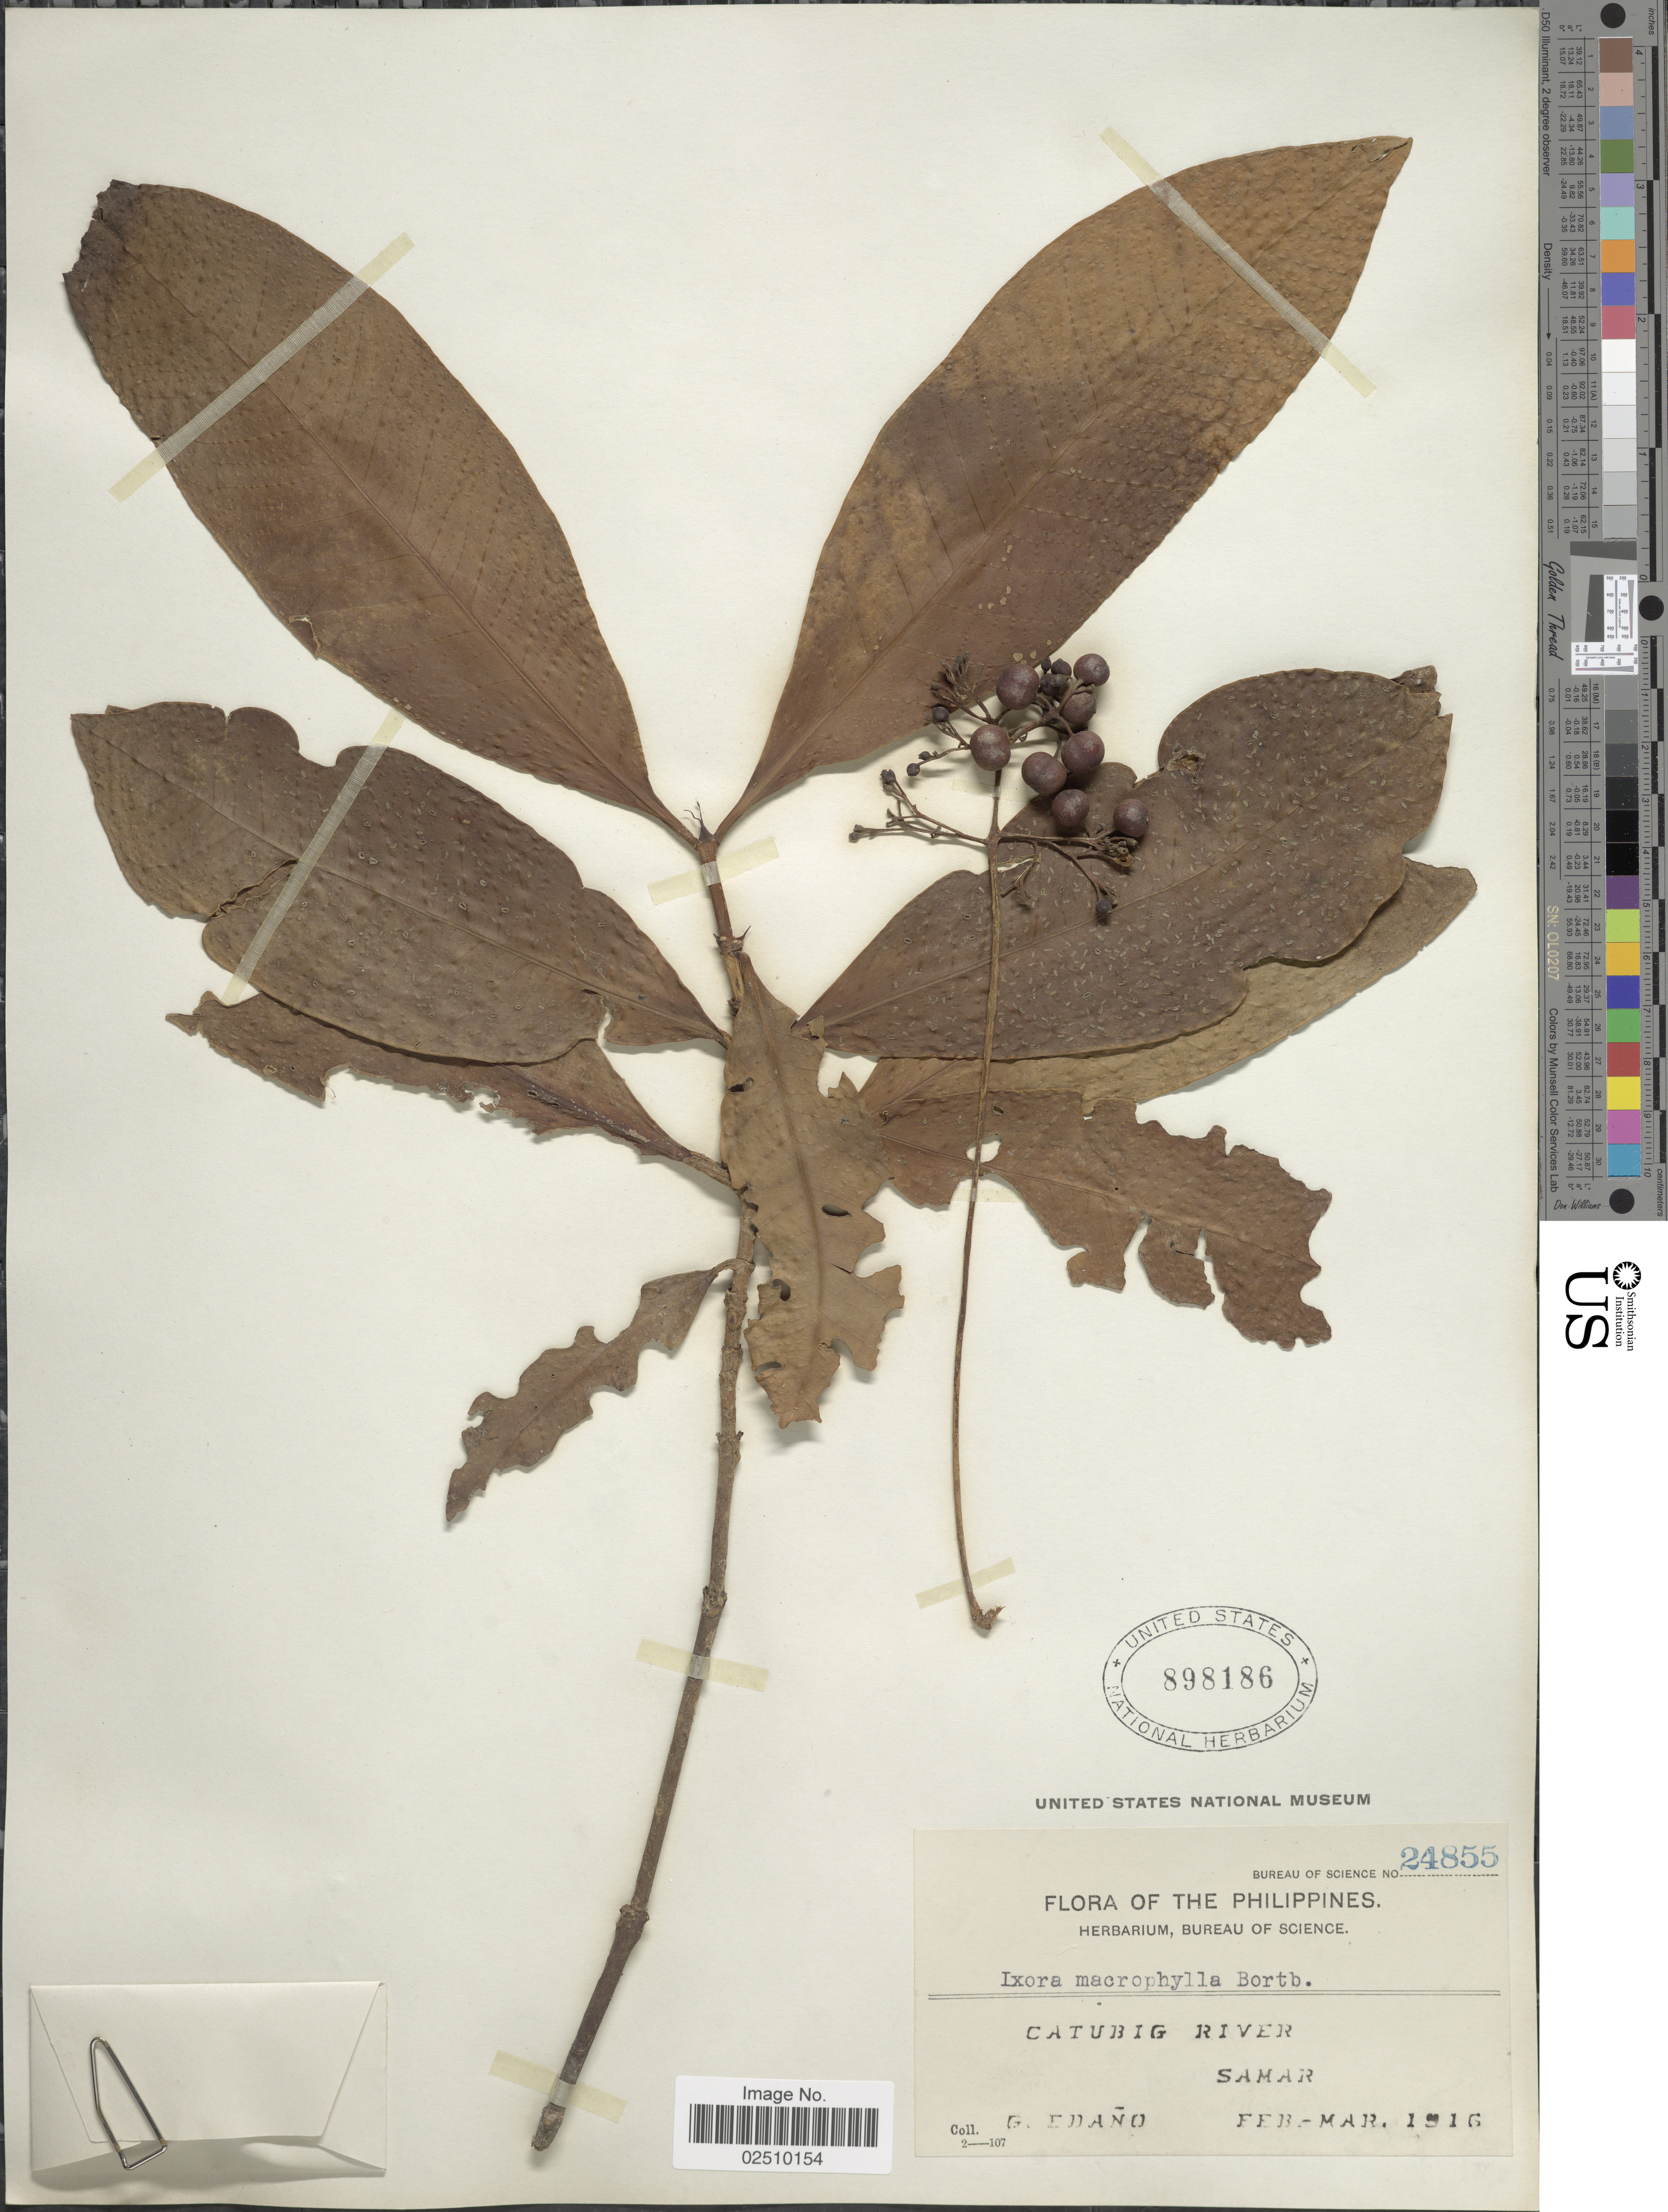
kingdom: Plantae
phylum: Tracheophyta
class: Magnoliopsida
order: Gentianales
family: Rubiaceae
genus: Ixora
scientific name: Ixora macrophylla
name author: Bartl. ex DC.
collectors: G. Edaño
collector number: Bureau of Science 24855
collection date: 1916-02/1916-03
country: Philippines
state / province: Eastern Visayas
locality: Catubig River, Samar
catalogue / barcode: US 898186